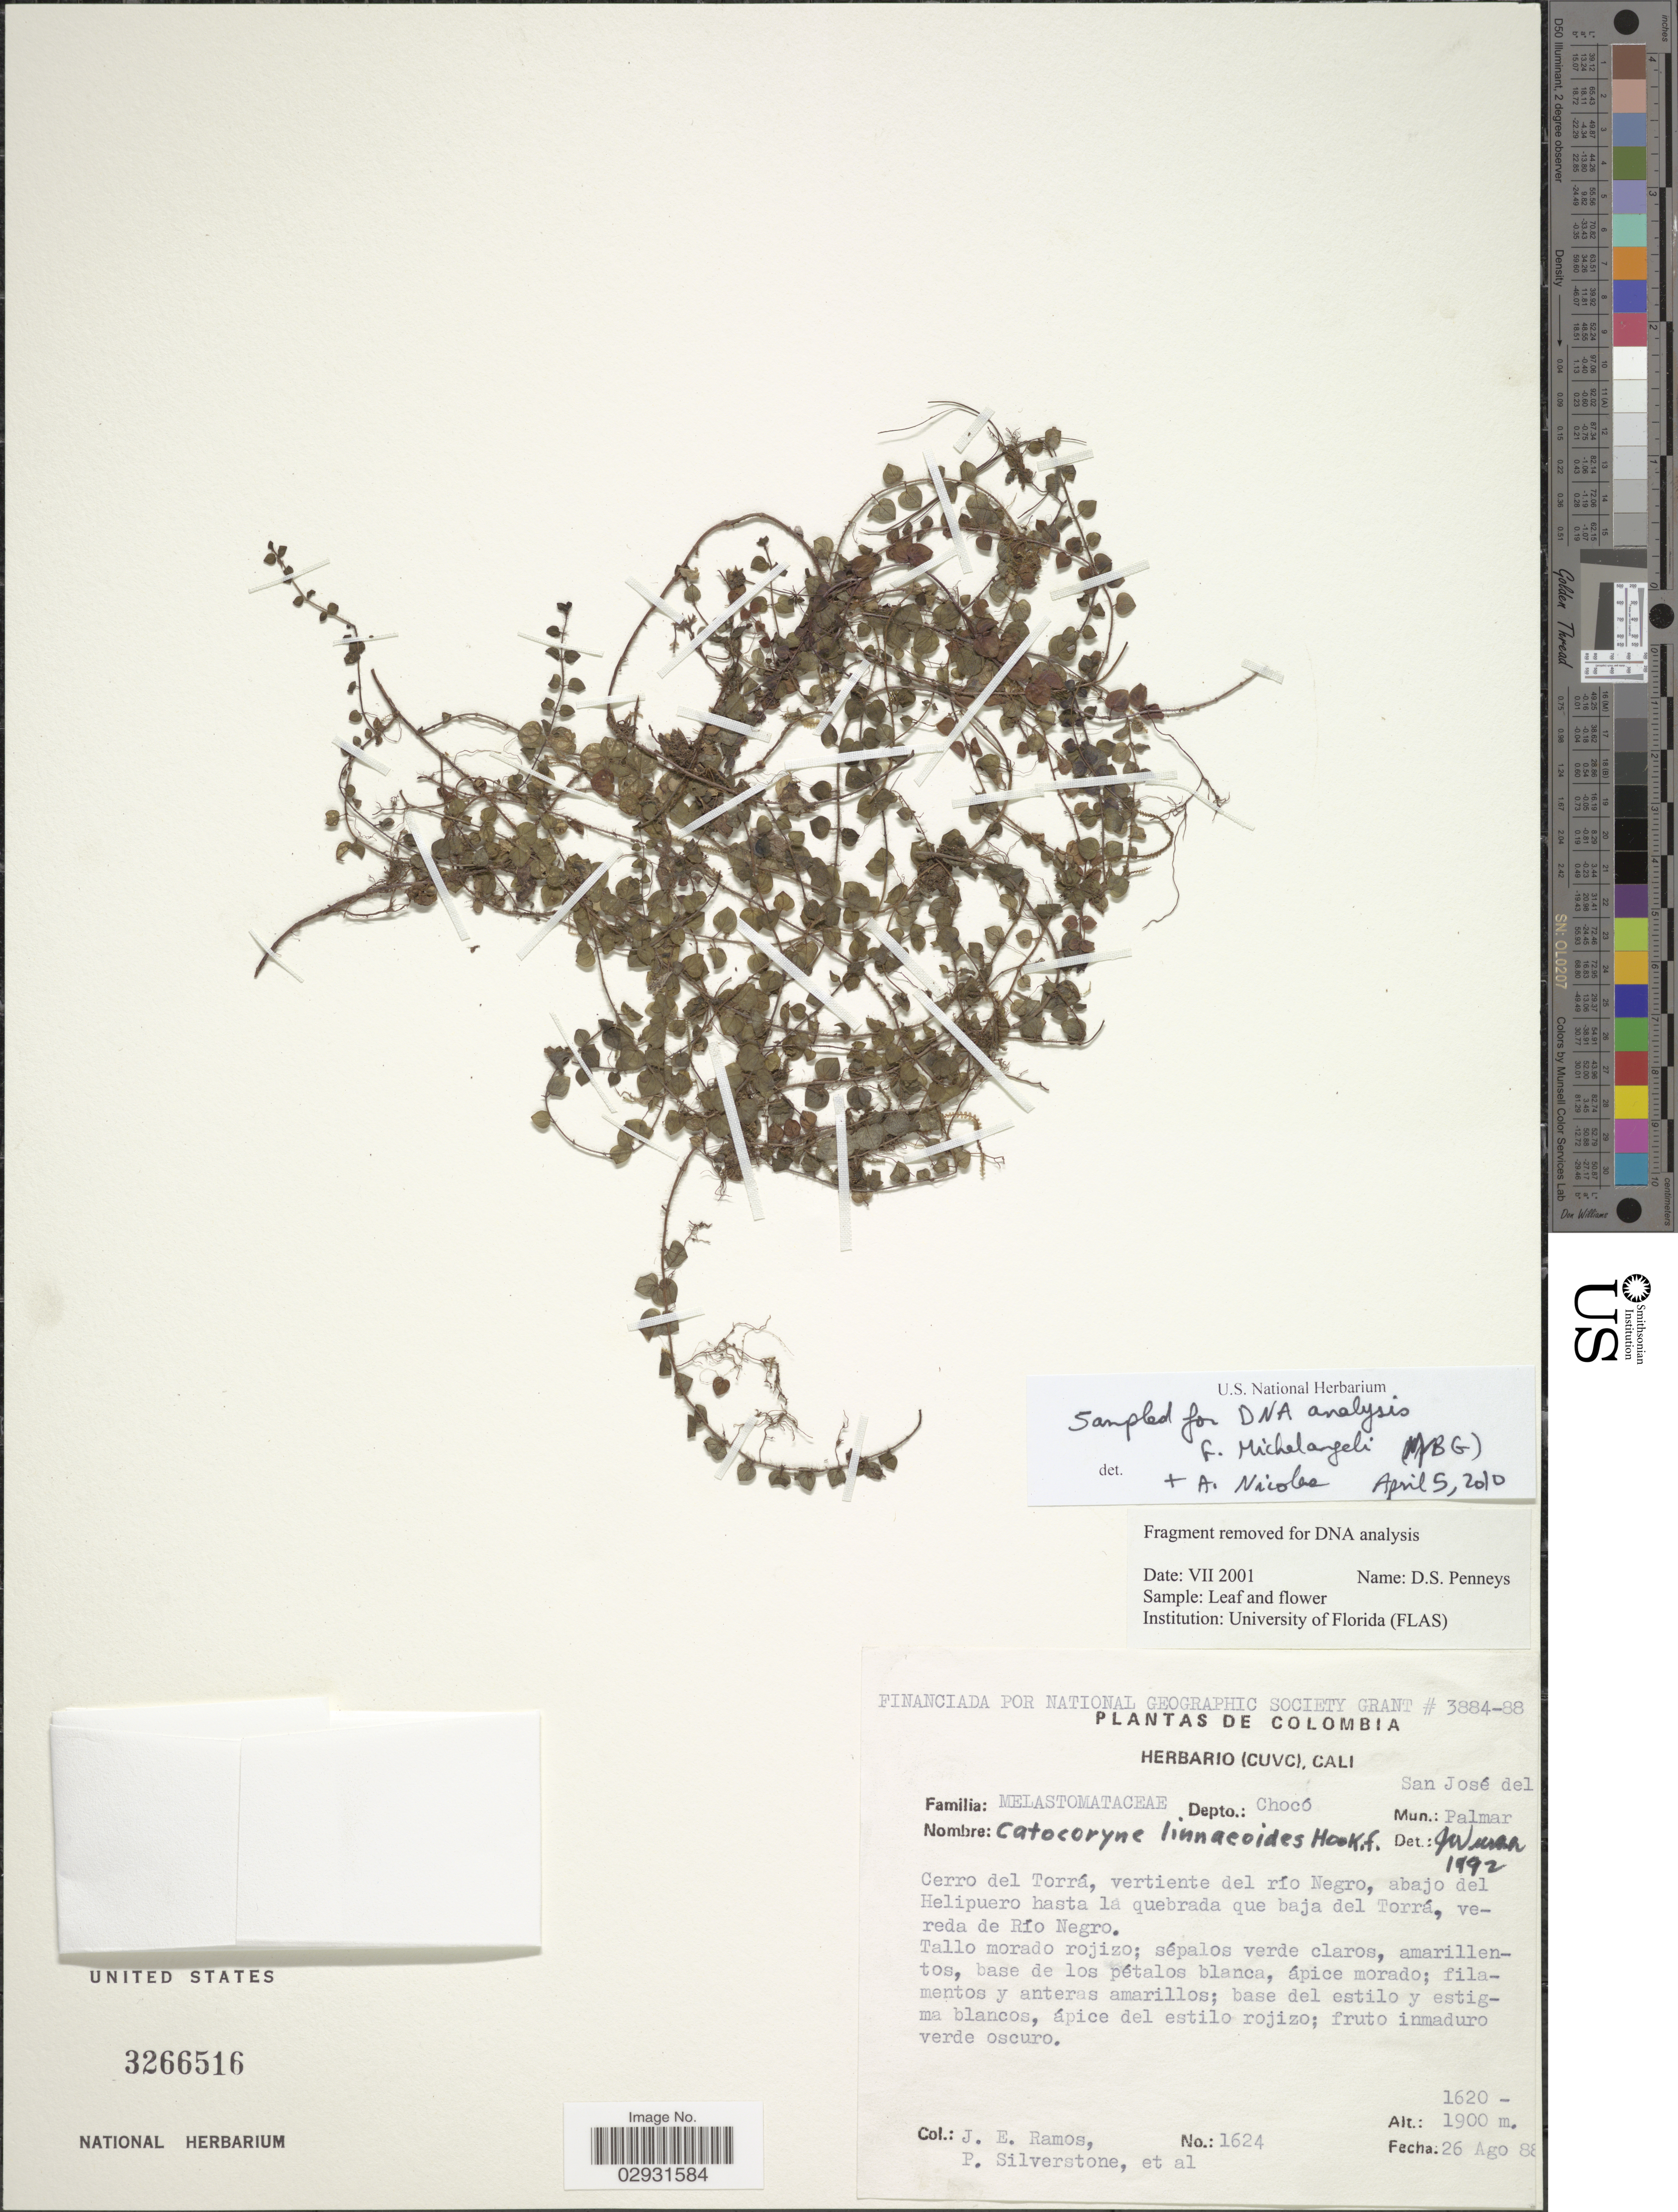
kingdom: Plantae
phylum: Tracheophyta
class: Magnoliopsida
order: Myrtales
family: Melastomataceae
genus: Miconia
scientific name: Miconia linneoides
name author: (Hook. f.) Michelang.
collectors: J. E. Ramos, P. Silverstone & et al.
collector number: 1624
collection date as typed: Transcribed d/m/y: 26/8/88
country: Colombia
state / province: Chocó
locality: Depto.: Chocó, Mun.: San José del Palmar, Cerro del Torrá, vertiente del río Negro, abajo de Helipuerto hasta la quebrada que baja del Torrá, vereda de Río Negro.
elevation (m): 1620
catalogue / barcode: US 3266516